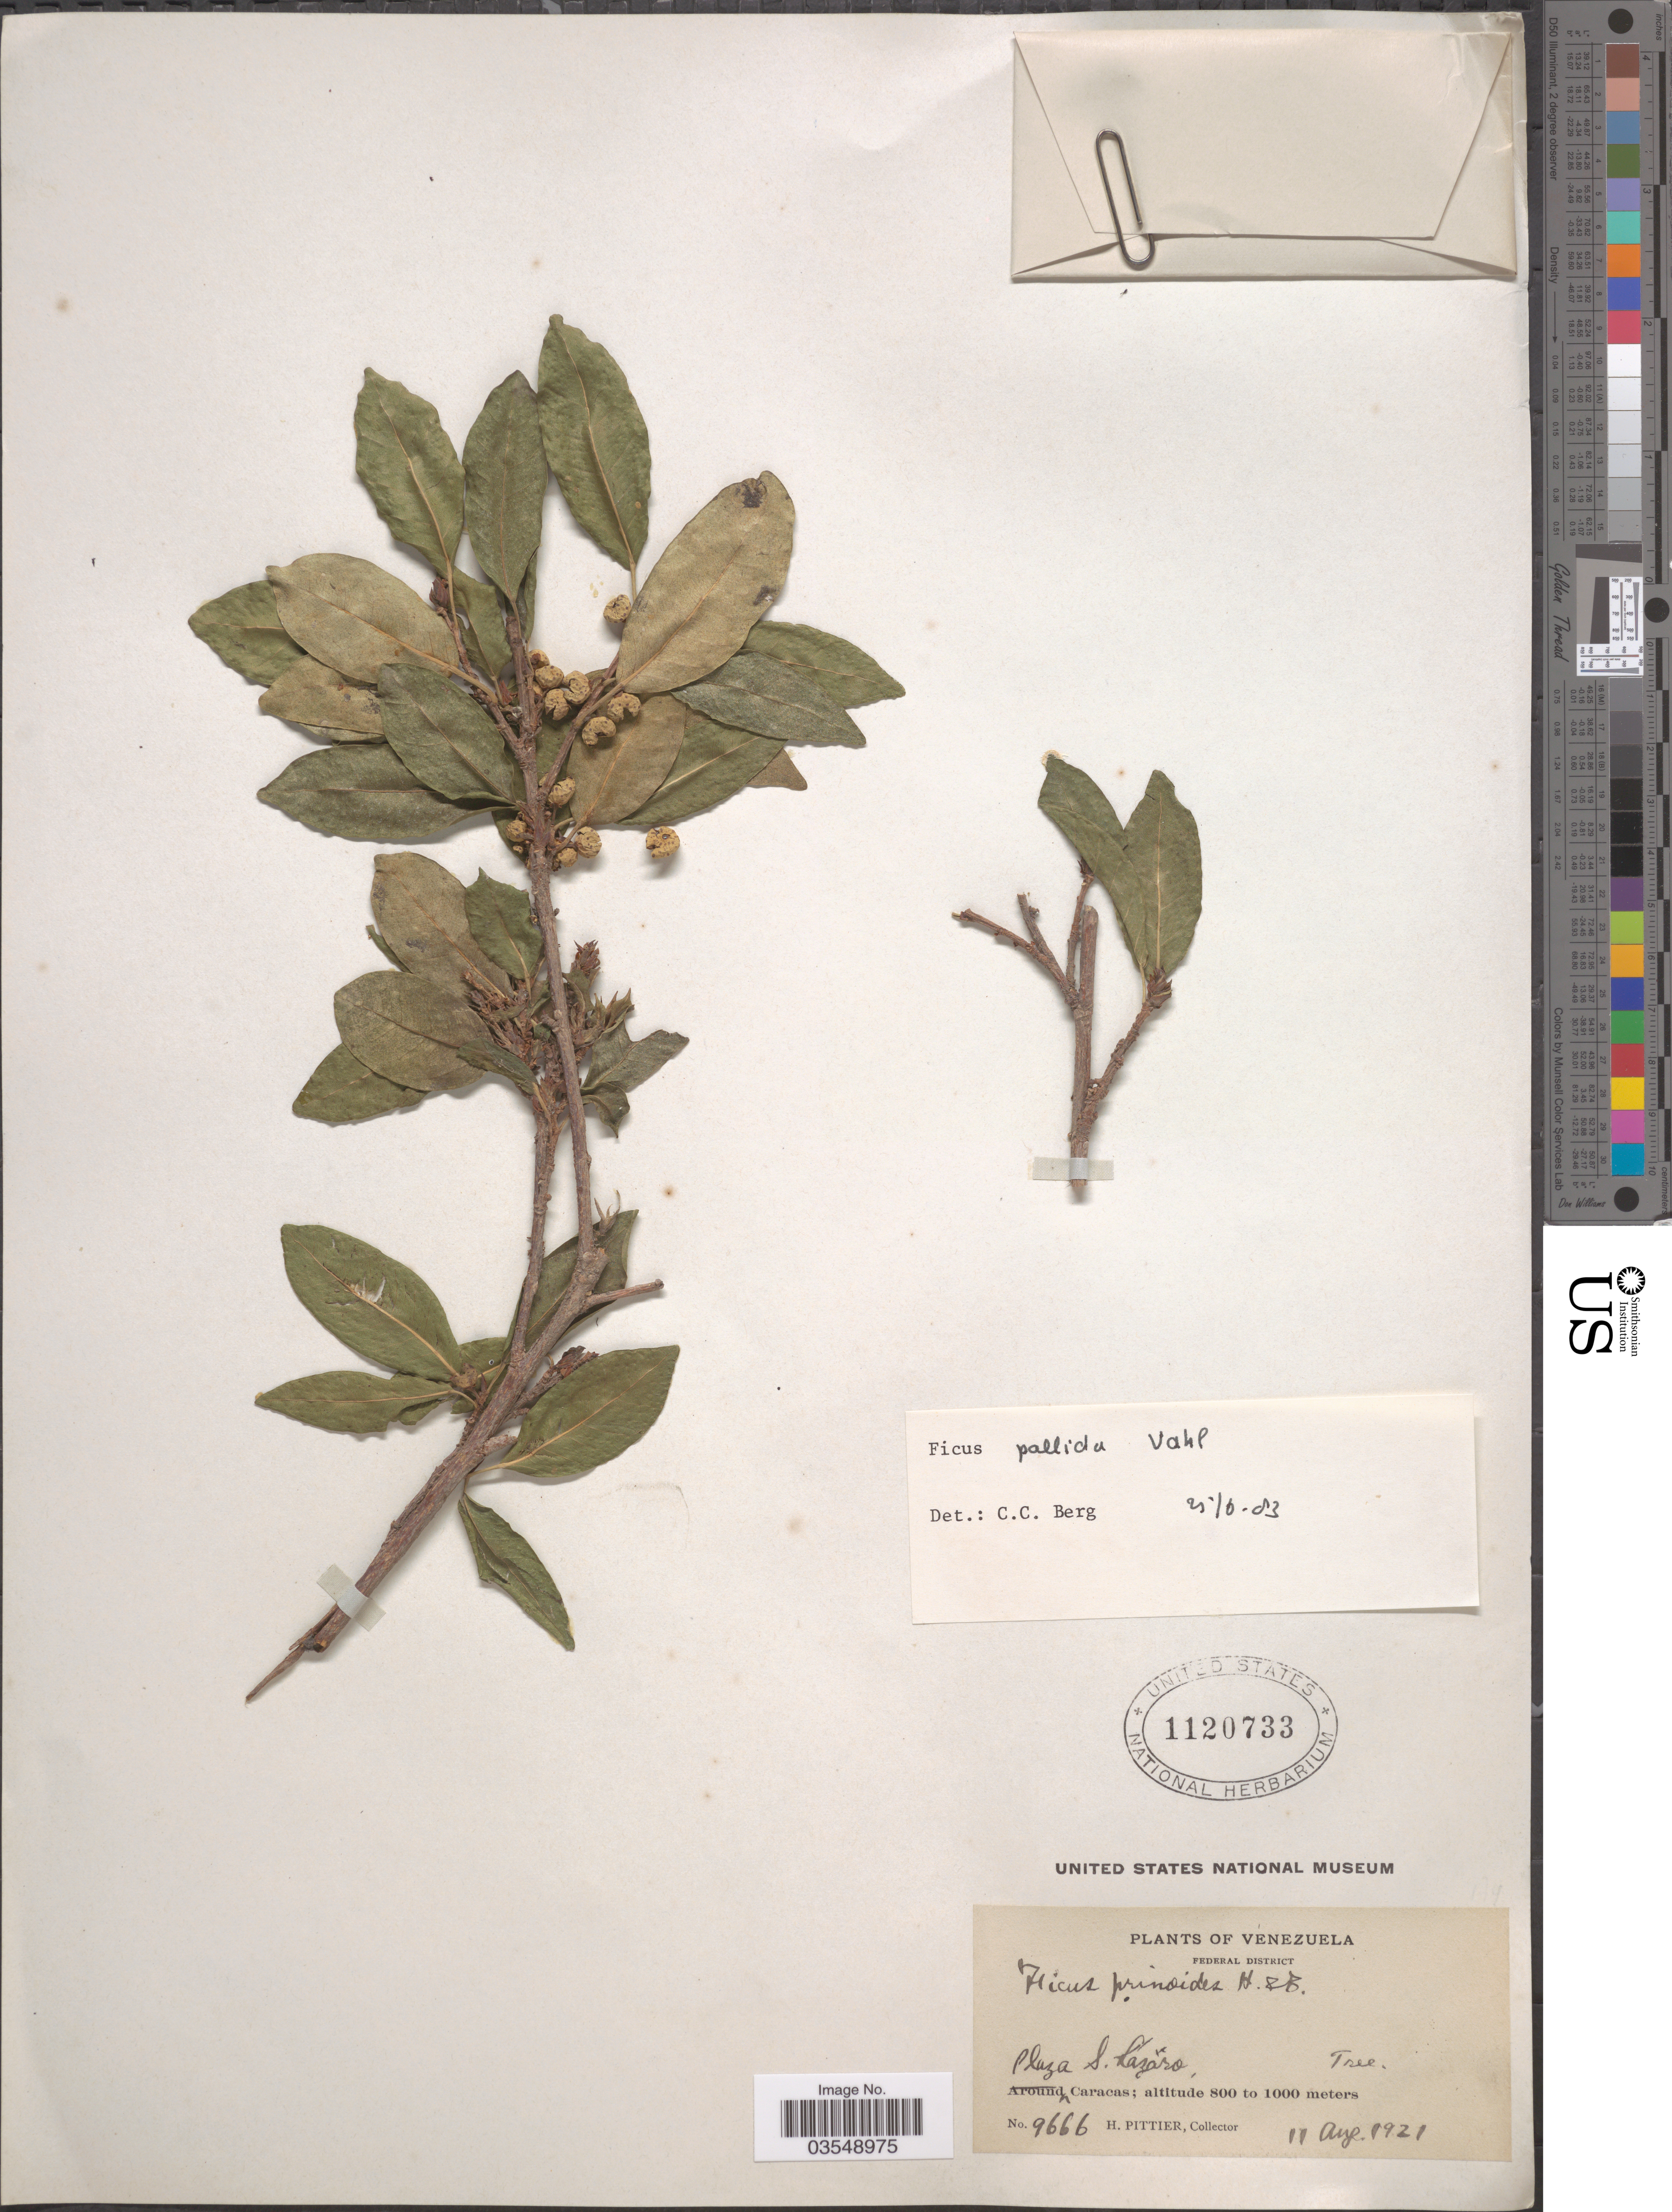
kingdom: Plantae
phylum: Tracheophyta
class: Magnoliopsida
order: Rosales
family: Moraceae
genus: Ficus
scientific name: Ficus pallida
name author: Vahl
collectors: H. F. Pittier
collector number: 9666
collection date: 1921-08-11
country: Venezuela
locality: Federal District. Plaza S. Lazáro. Caracas.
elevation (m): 800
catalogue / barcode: US 1120733